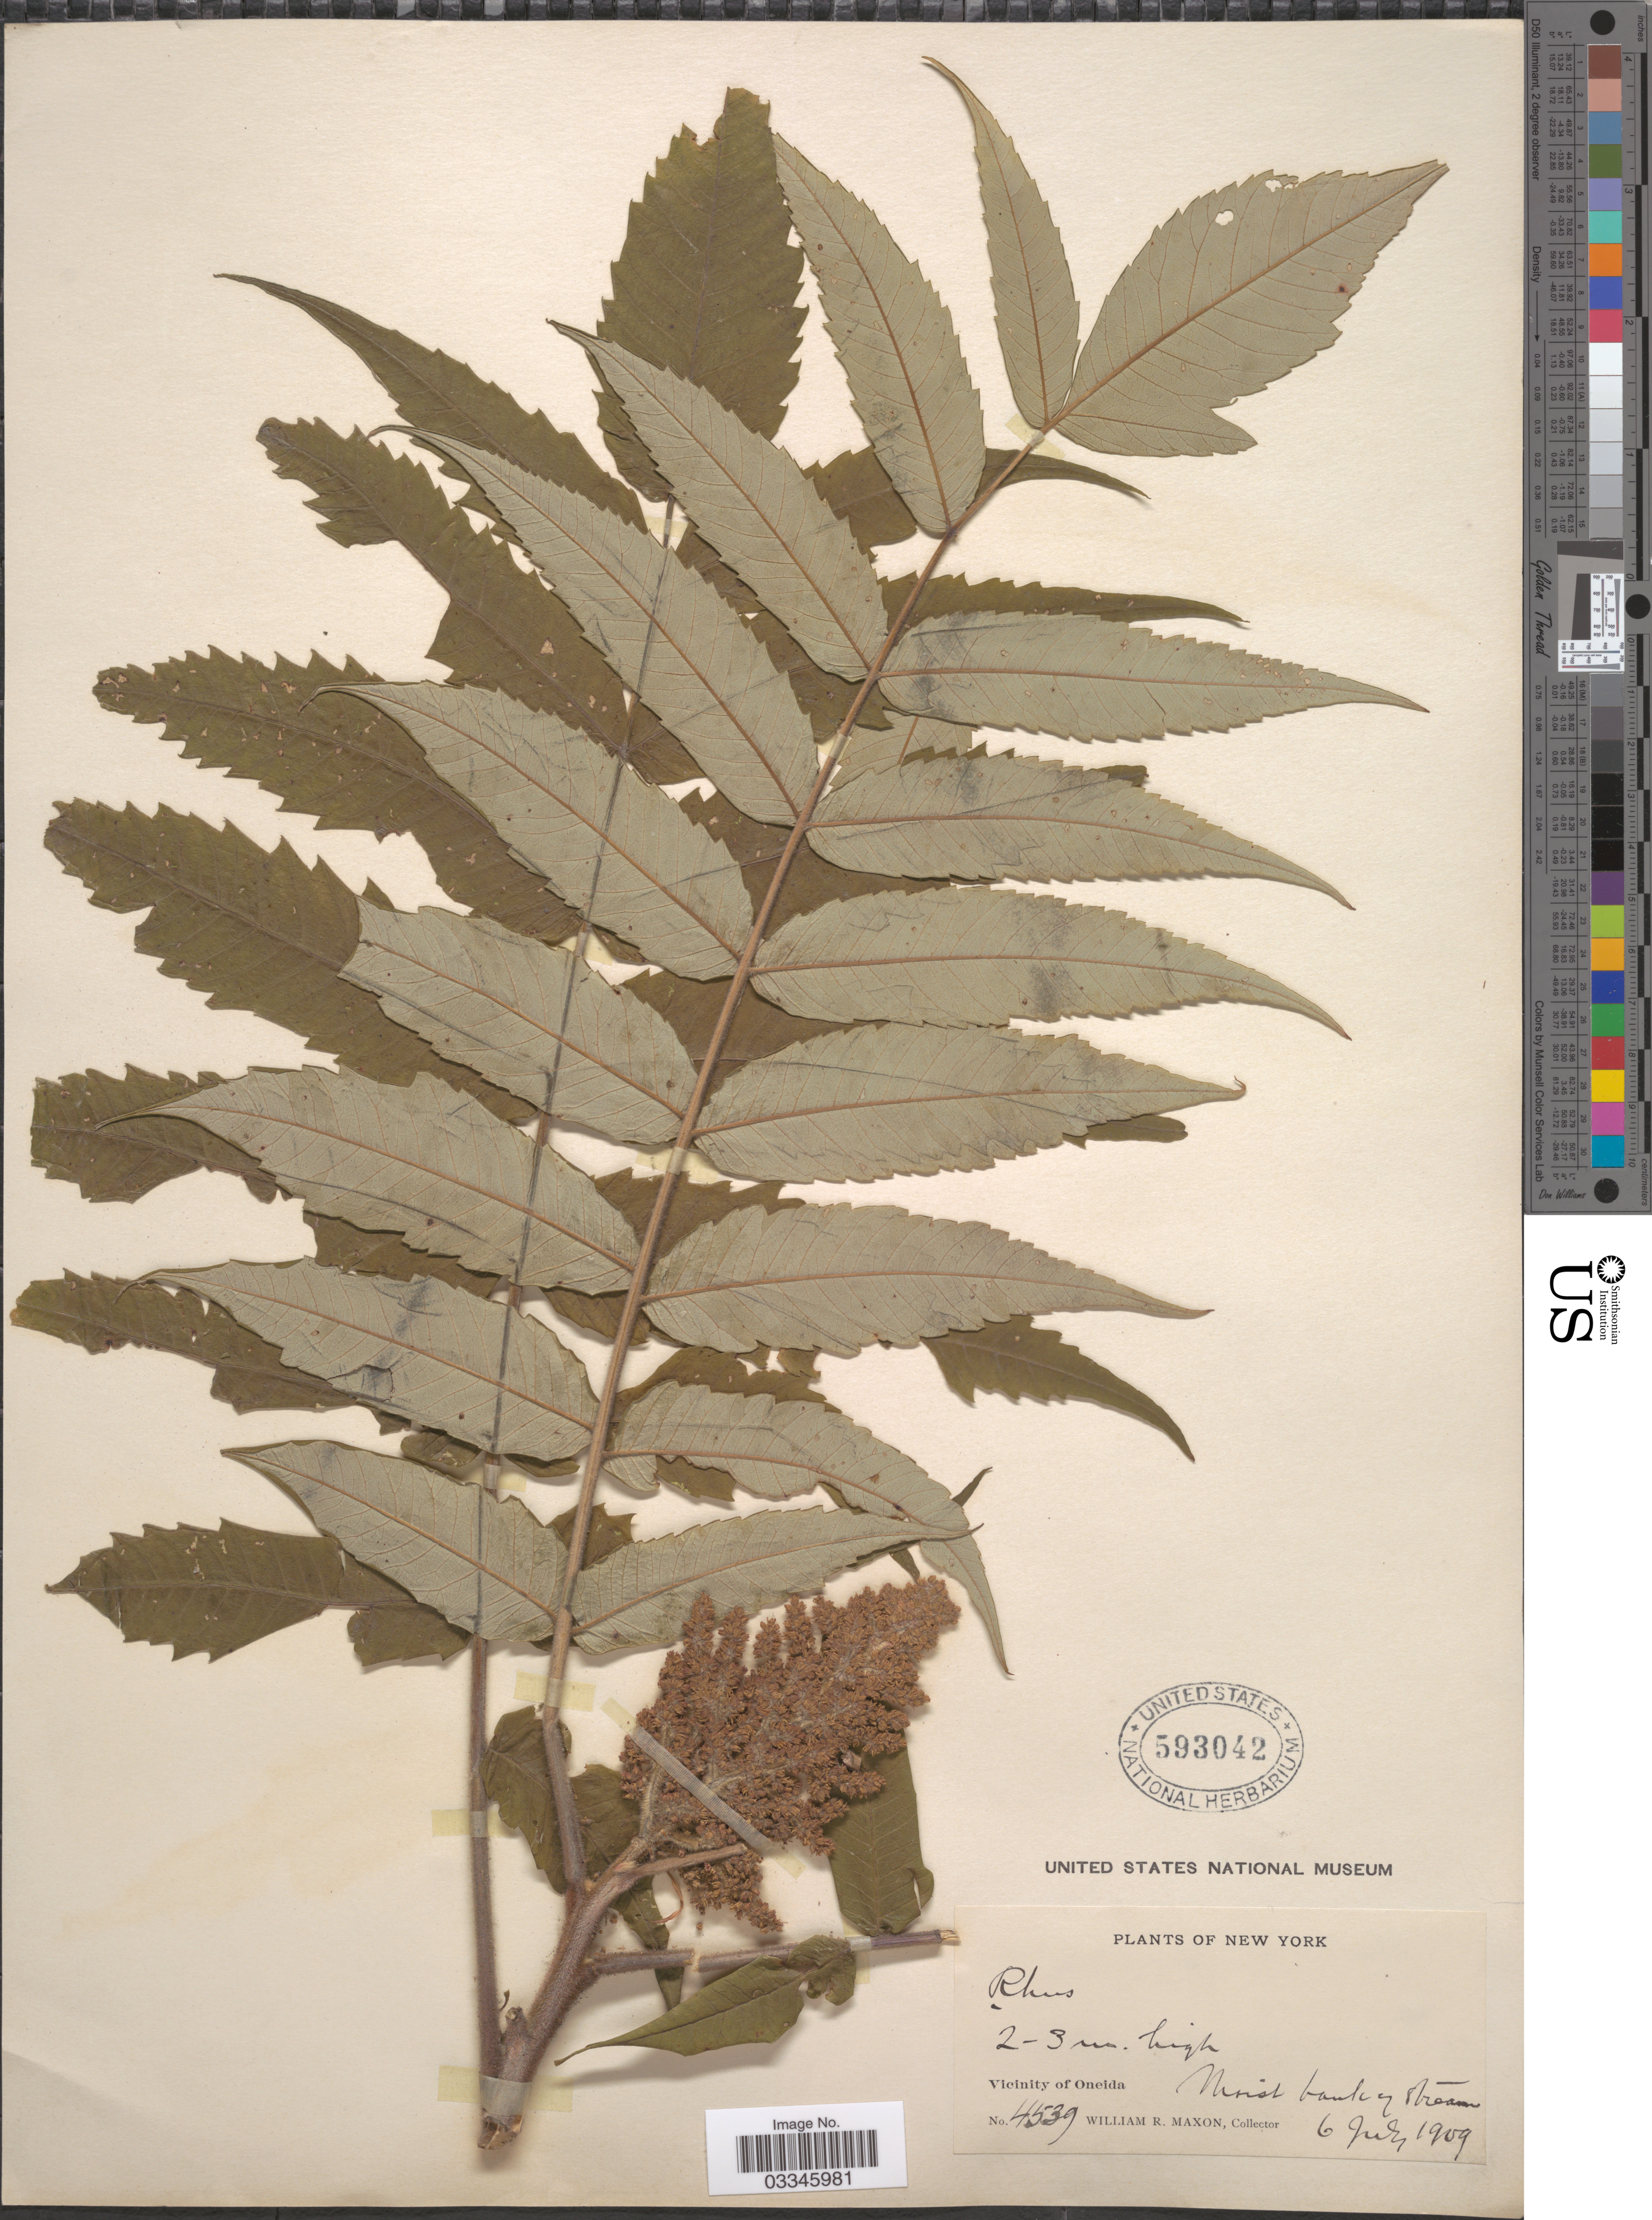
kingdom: Plantae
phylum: Tracheophyta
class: Magnoliopsida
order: Sapindales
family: Anacardiaceae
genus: Rhus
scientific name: Rhus glabra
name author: L.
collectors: W. R. Maxon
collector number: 4539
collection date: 1909-07-06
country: United States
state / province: New York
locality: Vicinity of Oneida.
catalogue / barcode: US 593042